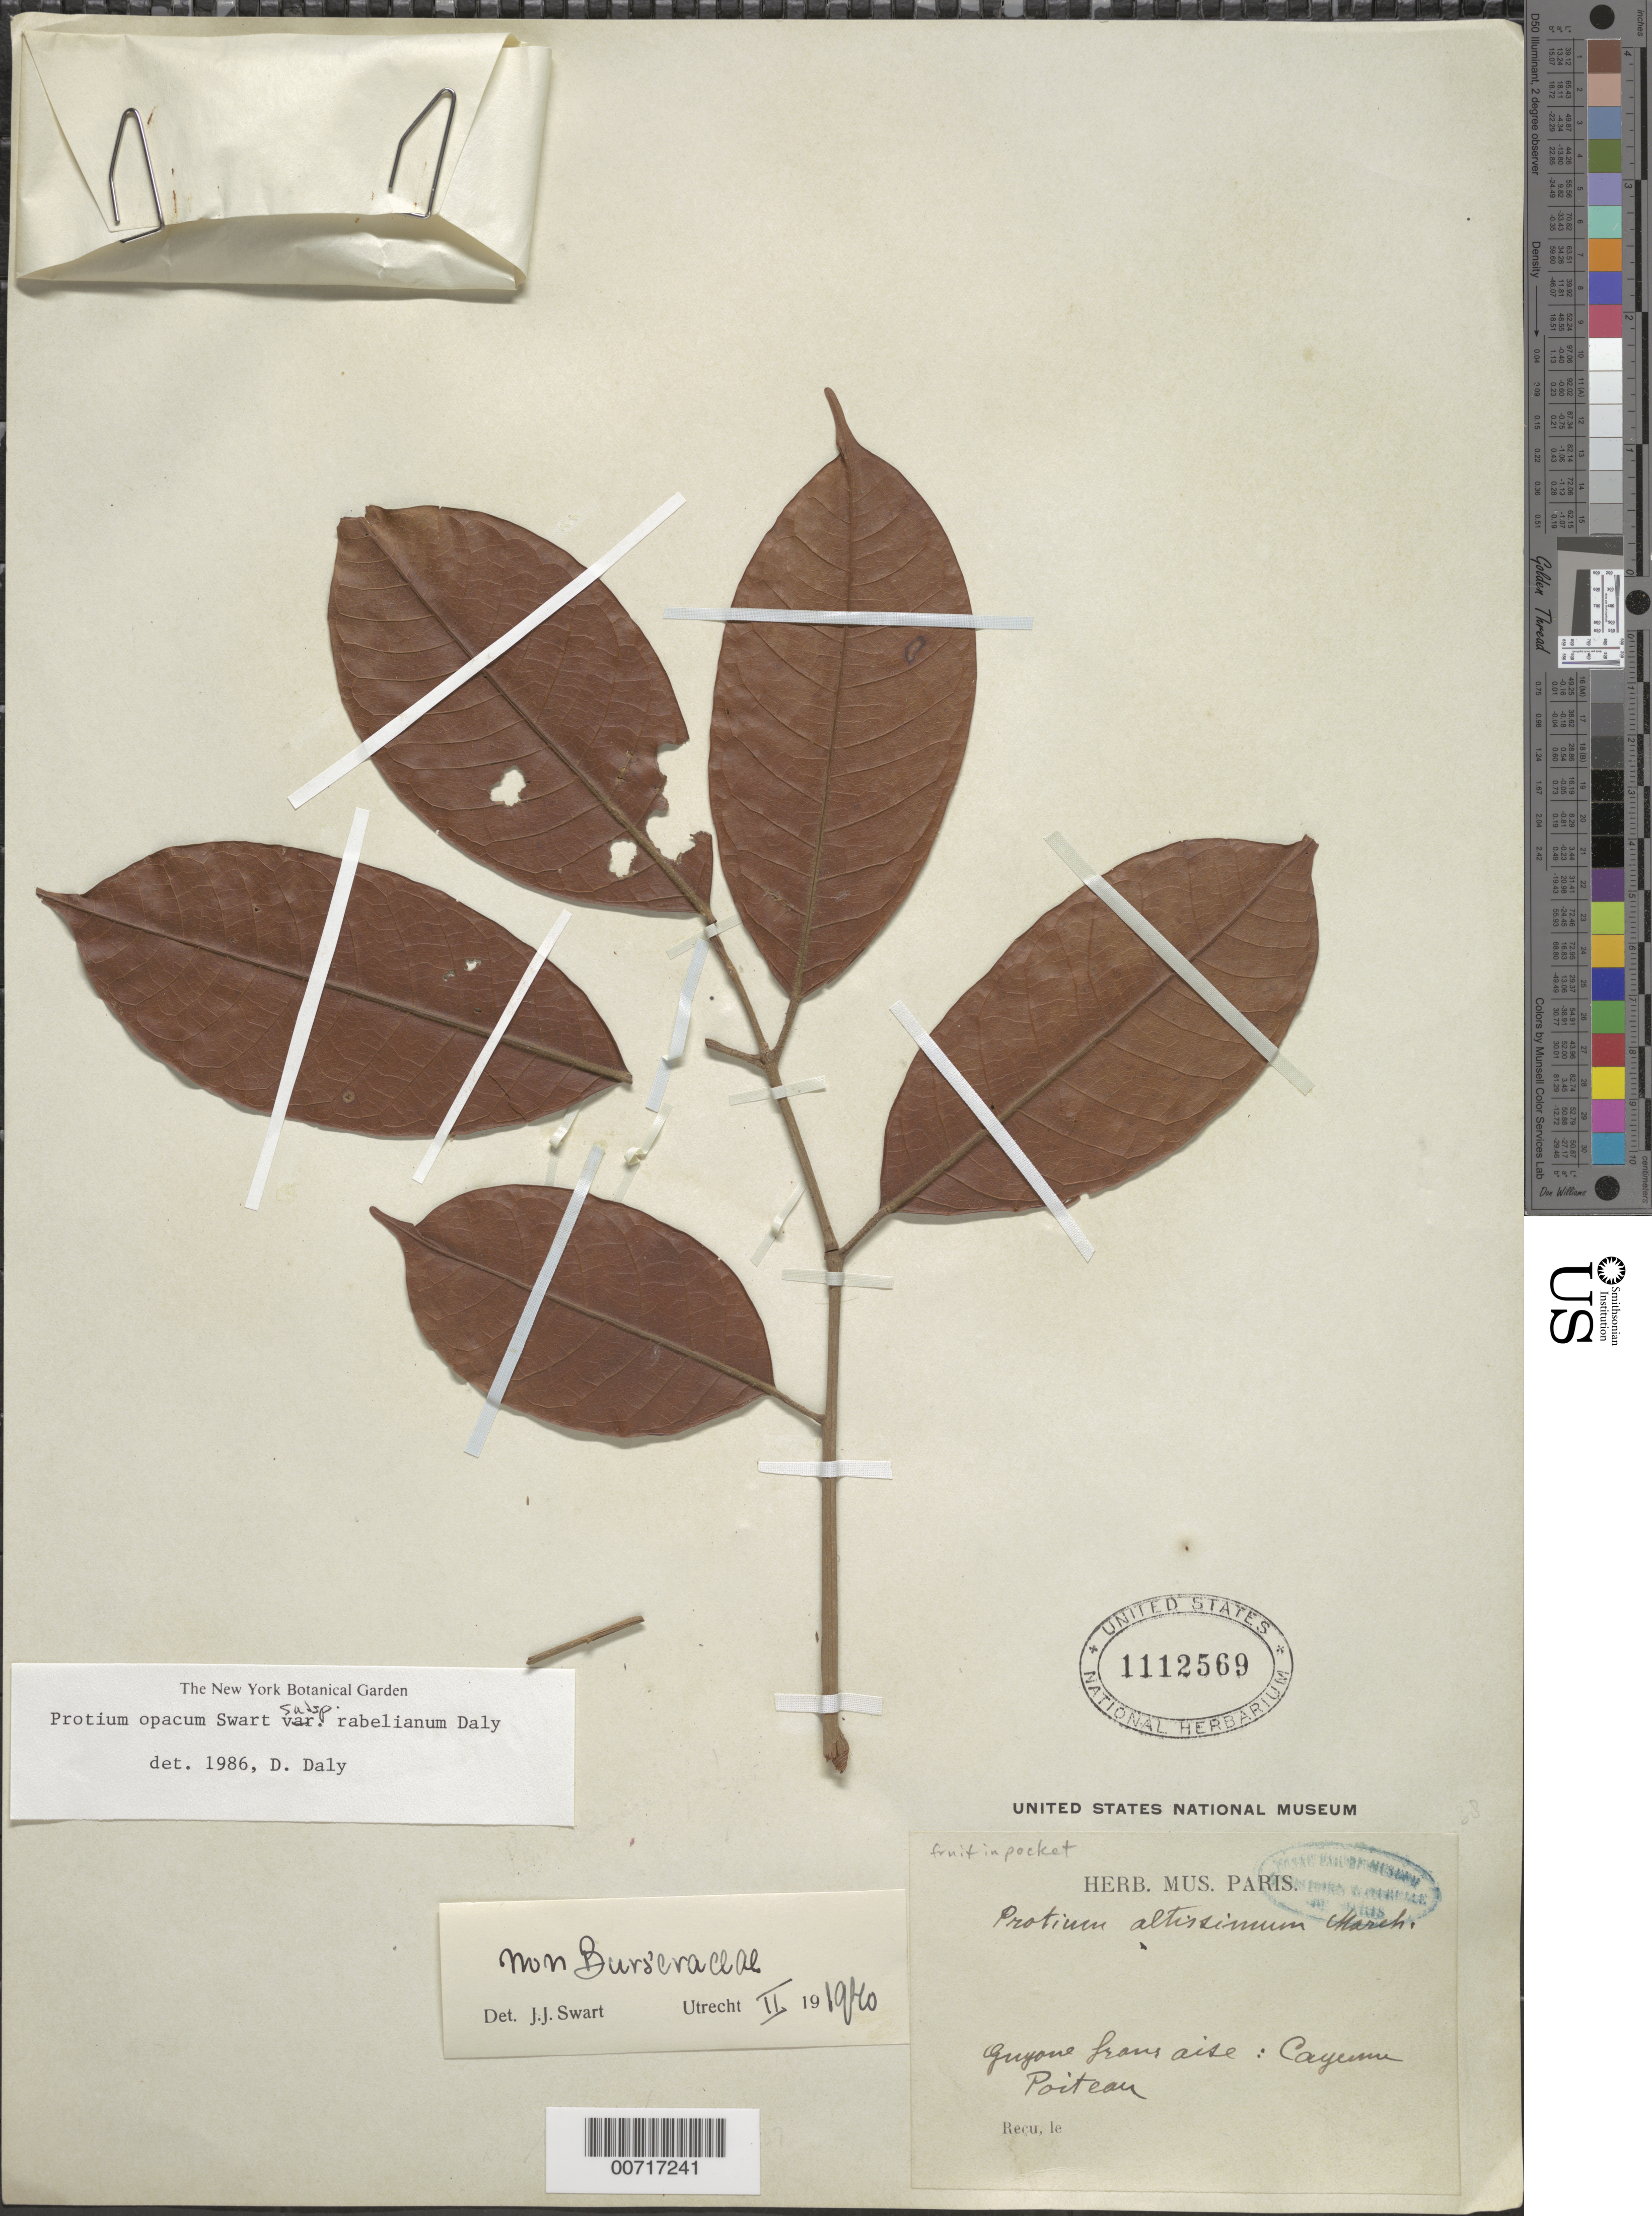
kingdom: Plantae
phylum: Tracheophyta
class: Magnoliopsida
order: Sapindales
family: Burseraceae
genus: Protium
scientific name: Protium opacum subsp. rabelianum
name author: Daly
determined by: Daly, D. C.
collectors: P. Poiteau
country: French Guiana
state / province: Cayenne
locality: Cayenne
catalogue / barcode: US 1112569